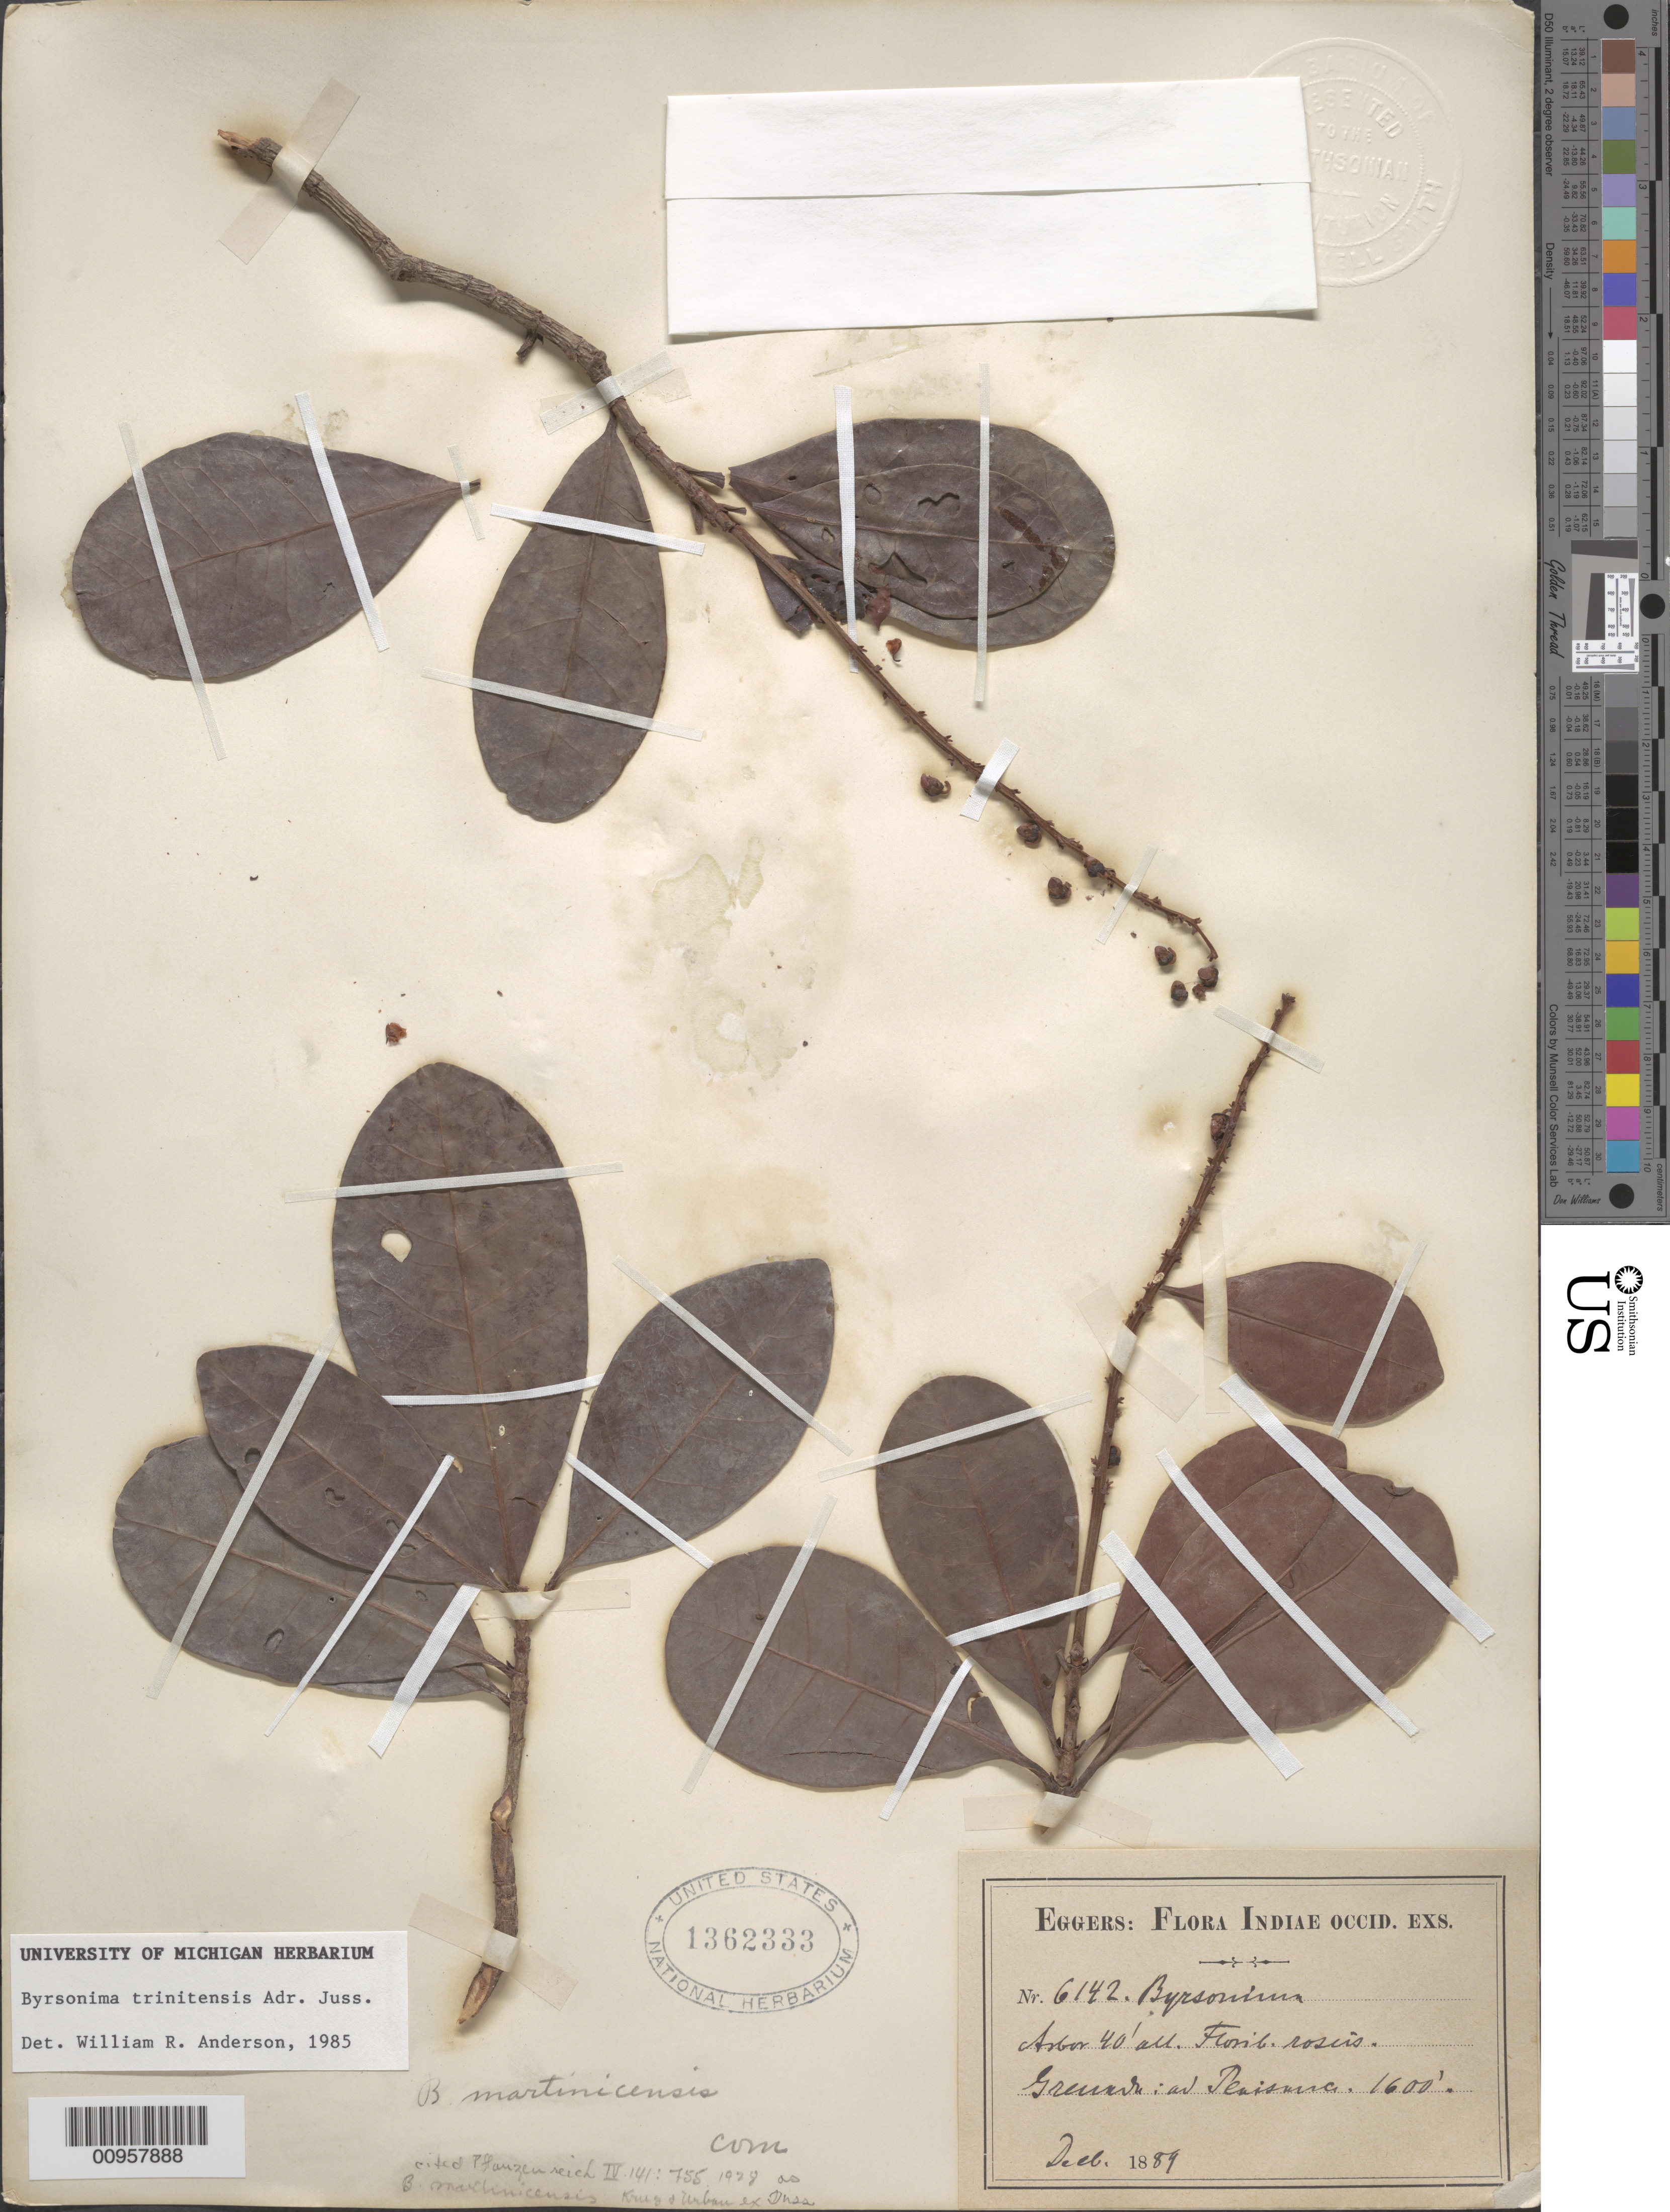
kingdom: Plantae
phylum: Tracheophyta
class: Magnoliopsida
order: Malpighiales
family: Malpighiaceae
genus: Byrsonima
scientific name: Byrsonima trinitensis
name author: A. Juss.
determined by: Anderson, W. R., (MICH), University of Michigan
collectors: H. F. A. von Eggers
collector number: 6142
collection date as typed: Dec 1889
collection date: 1889-12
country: Grenada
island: Grenada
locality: Ad "Teaisma"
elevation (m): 488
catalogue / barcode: US 1362333